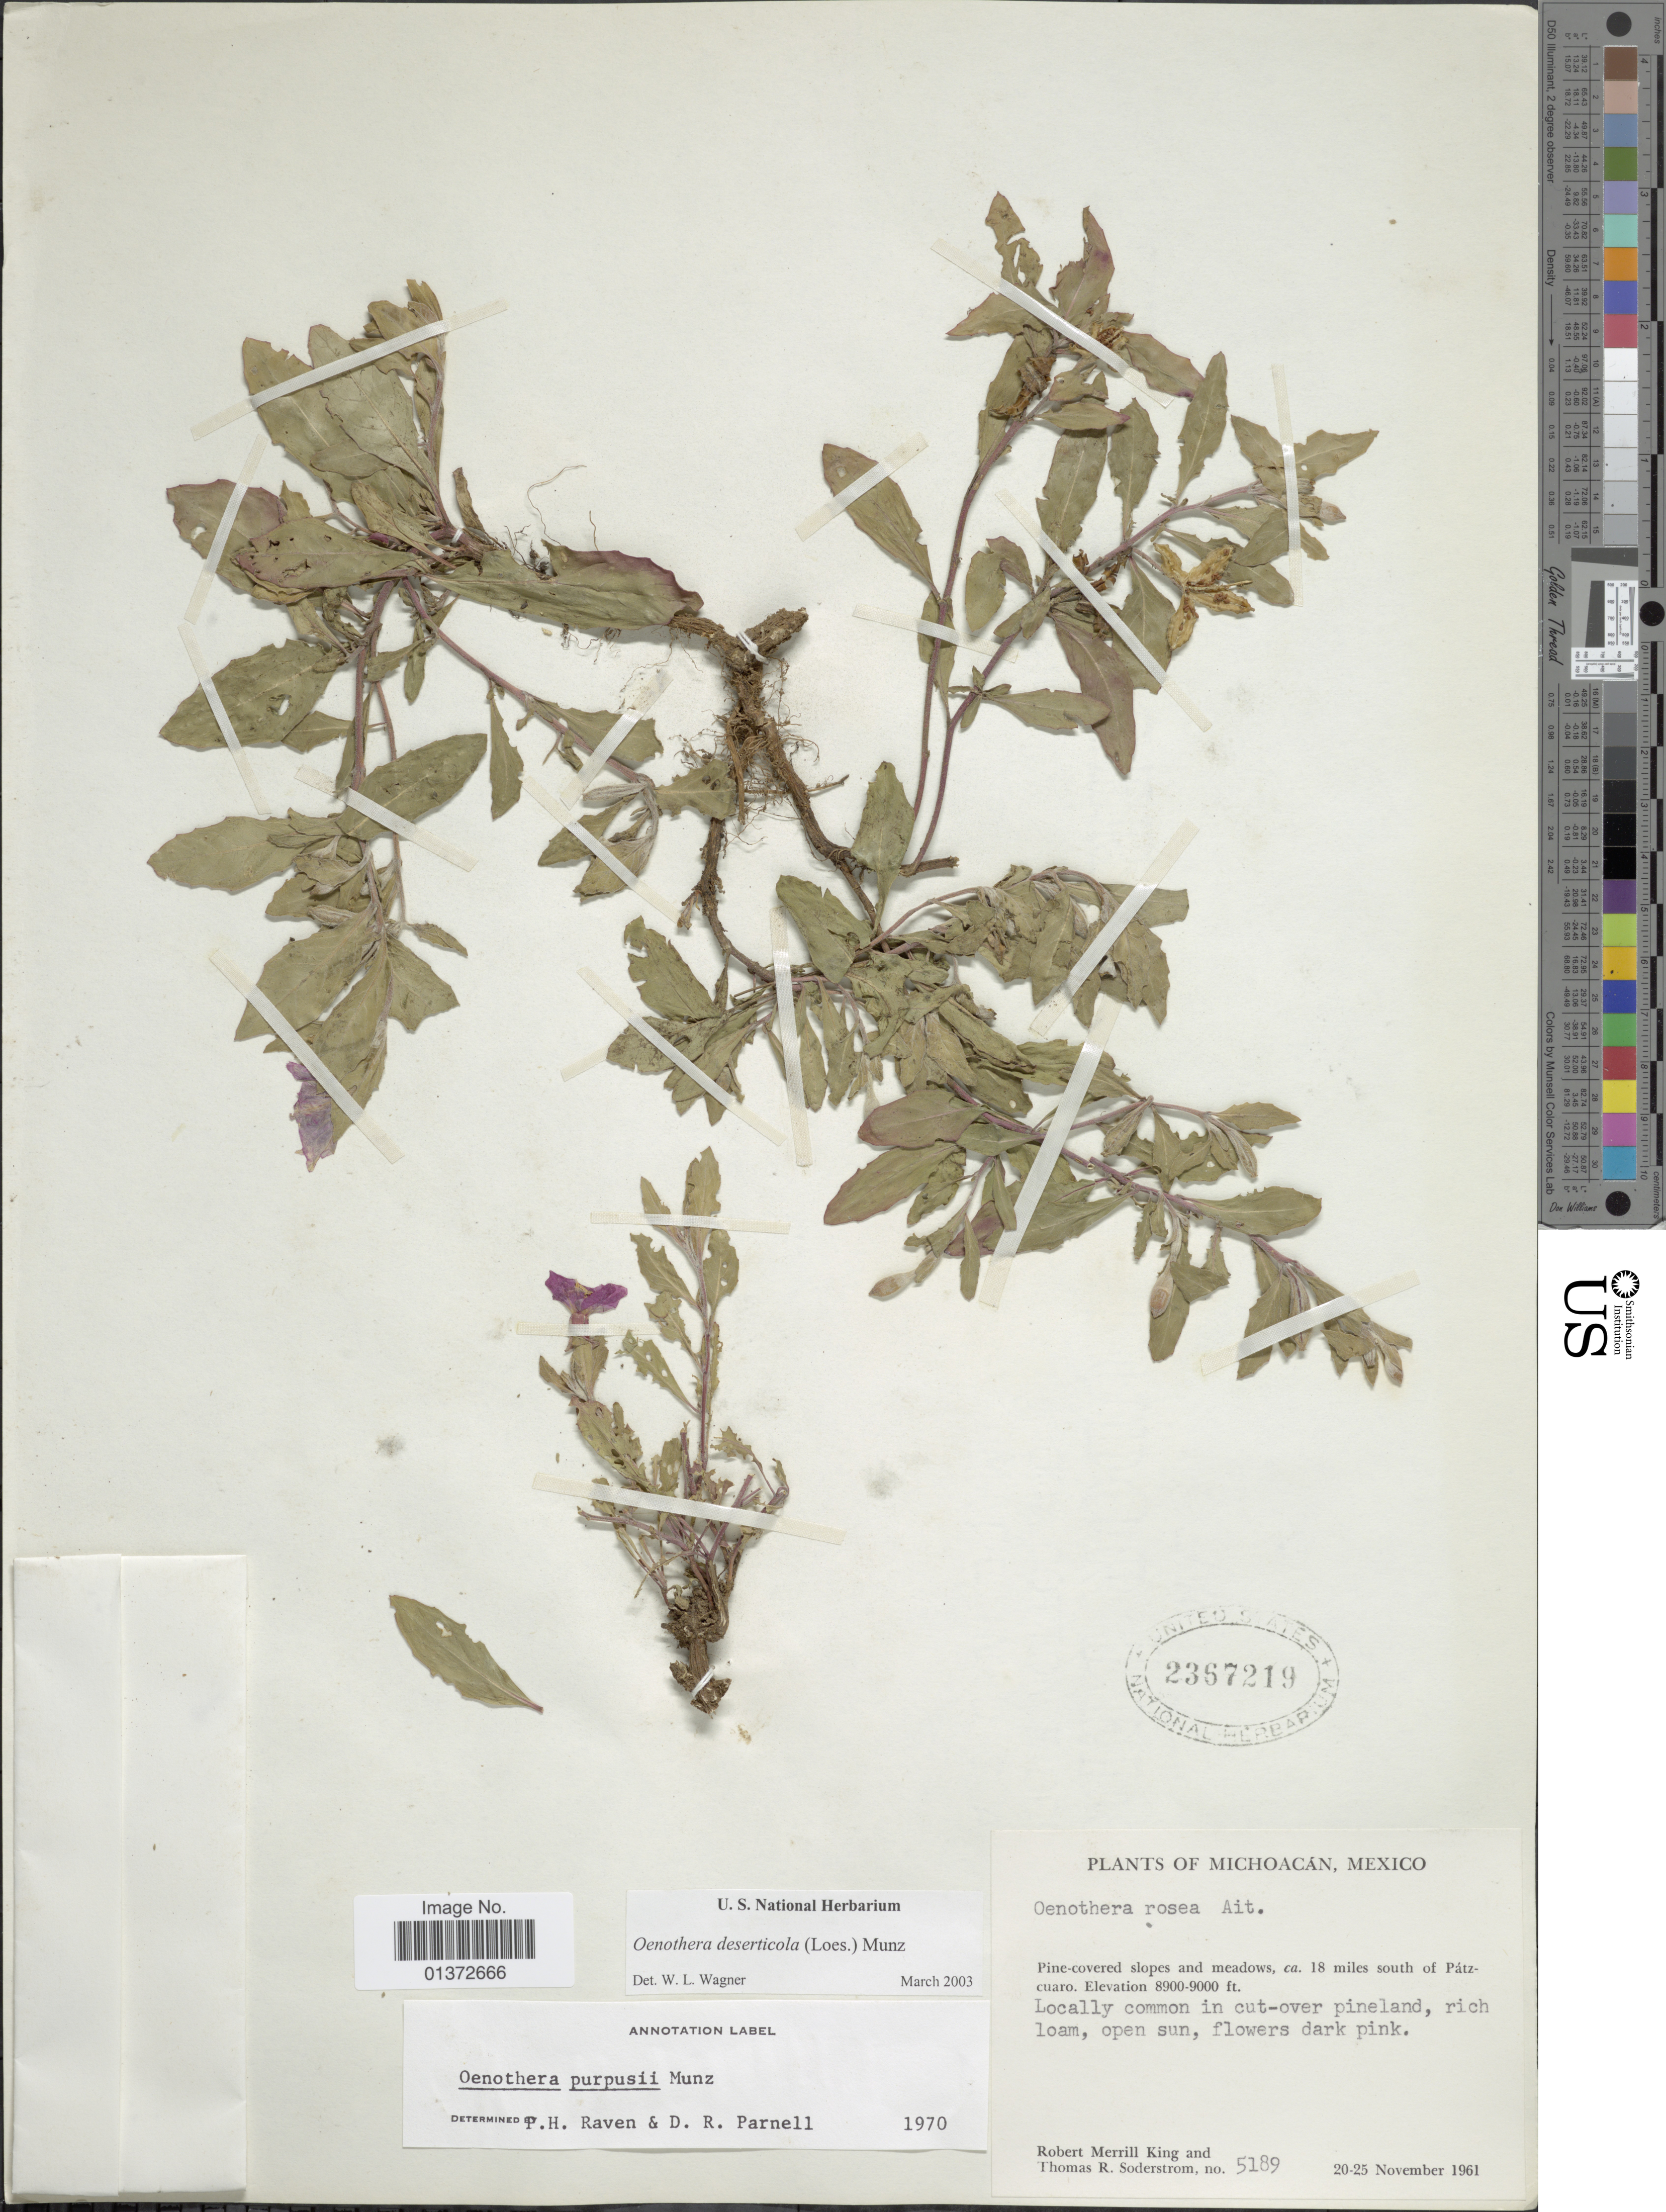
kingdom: Plantae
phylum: Tracheophyta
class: Magnoliopsida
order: Myrtales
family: Onagraceae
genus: Oenothera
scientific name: Oenothera deserticola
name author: (Loes.) Munz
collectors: R. M. King & T. R. Soderstrom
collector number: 5189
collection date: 1961-11-20/1961-11-25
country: Mexico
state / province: Michoacán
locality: Ca. 18 miles south of Pátzcuaro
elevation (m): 2713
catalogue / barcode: US 2367219